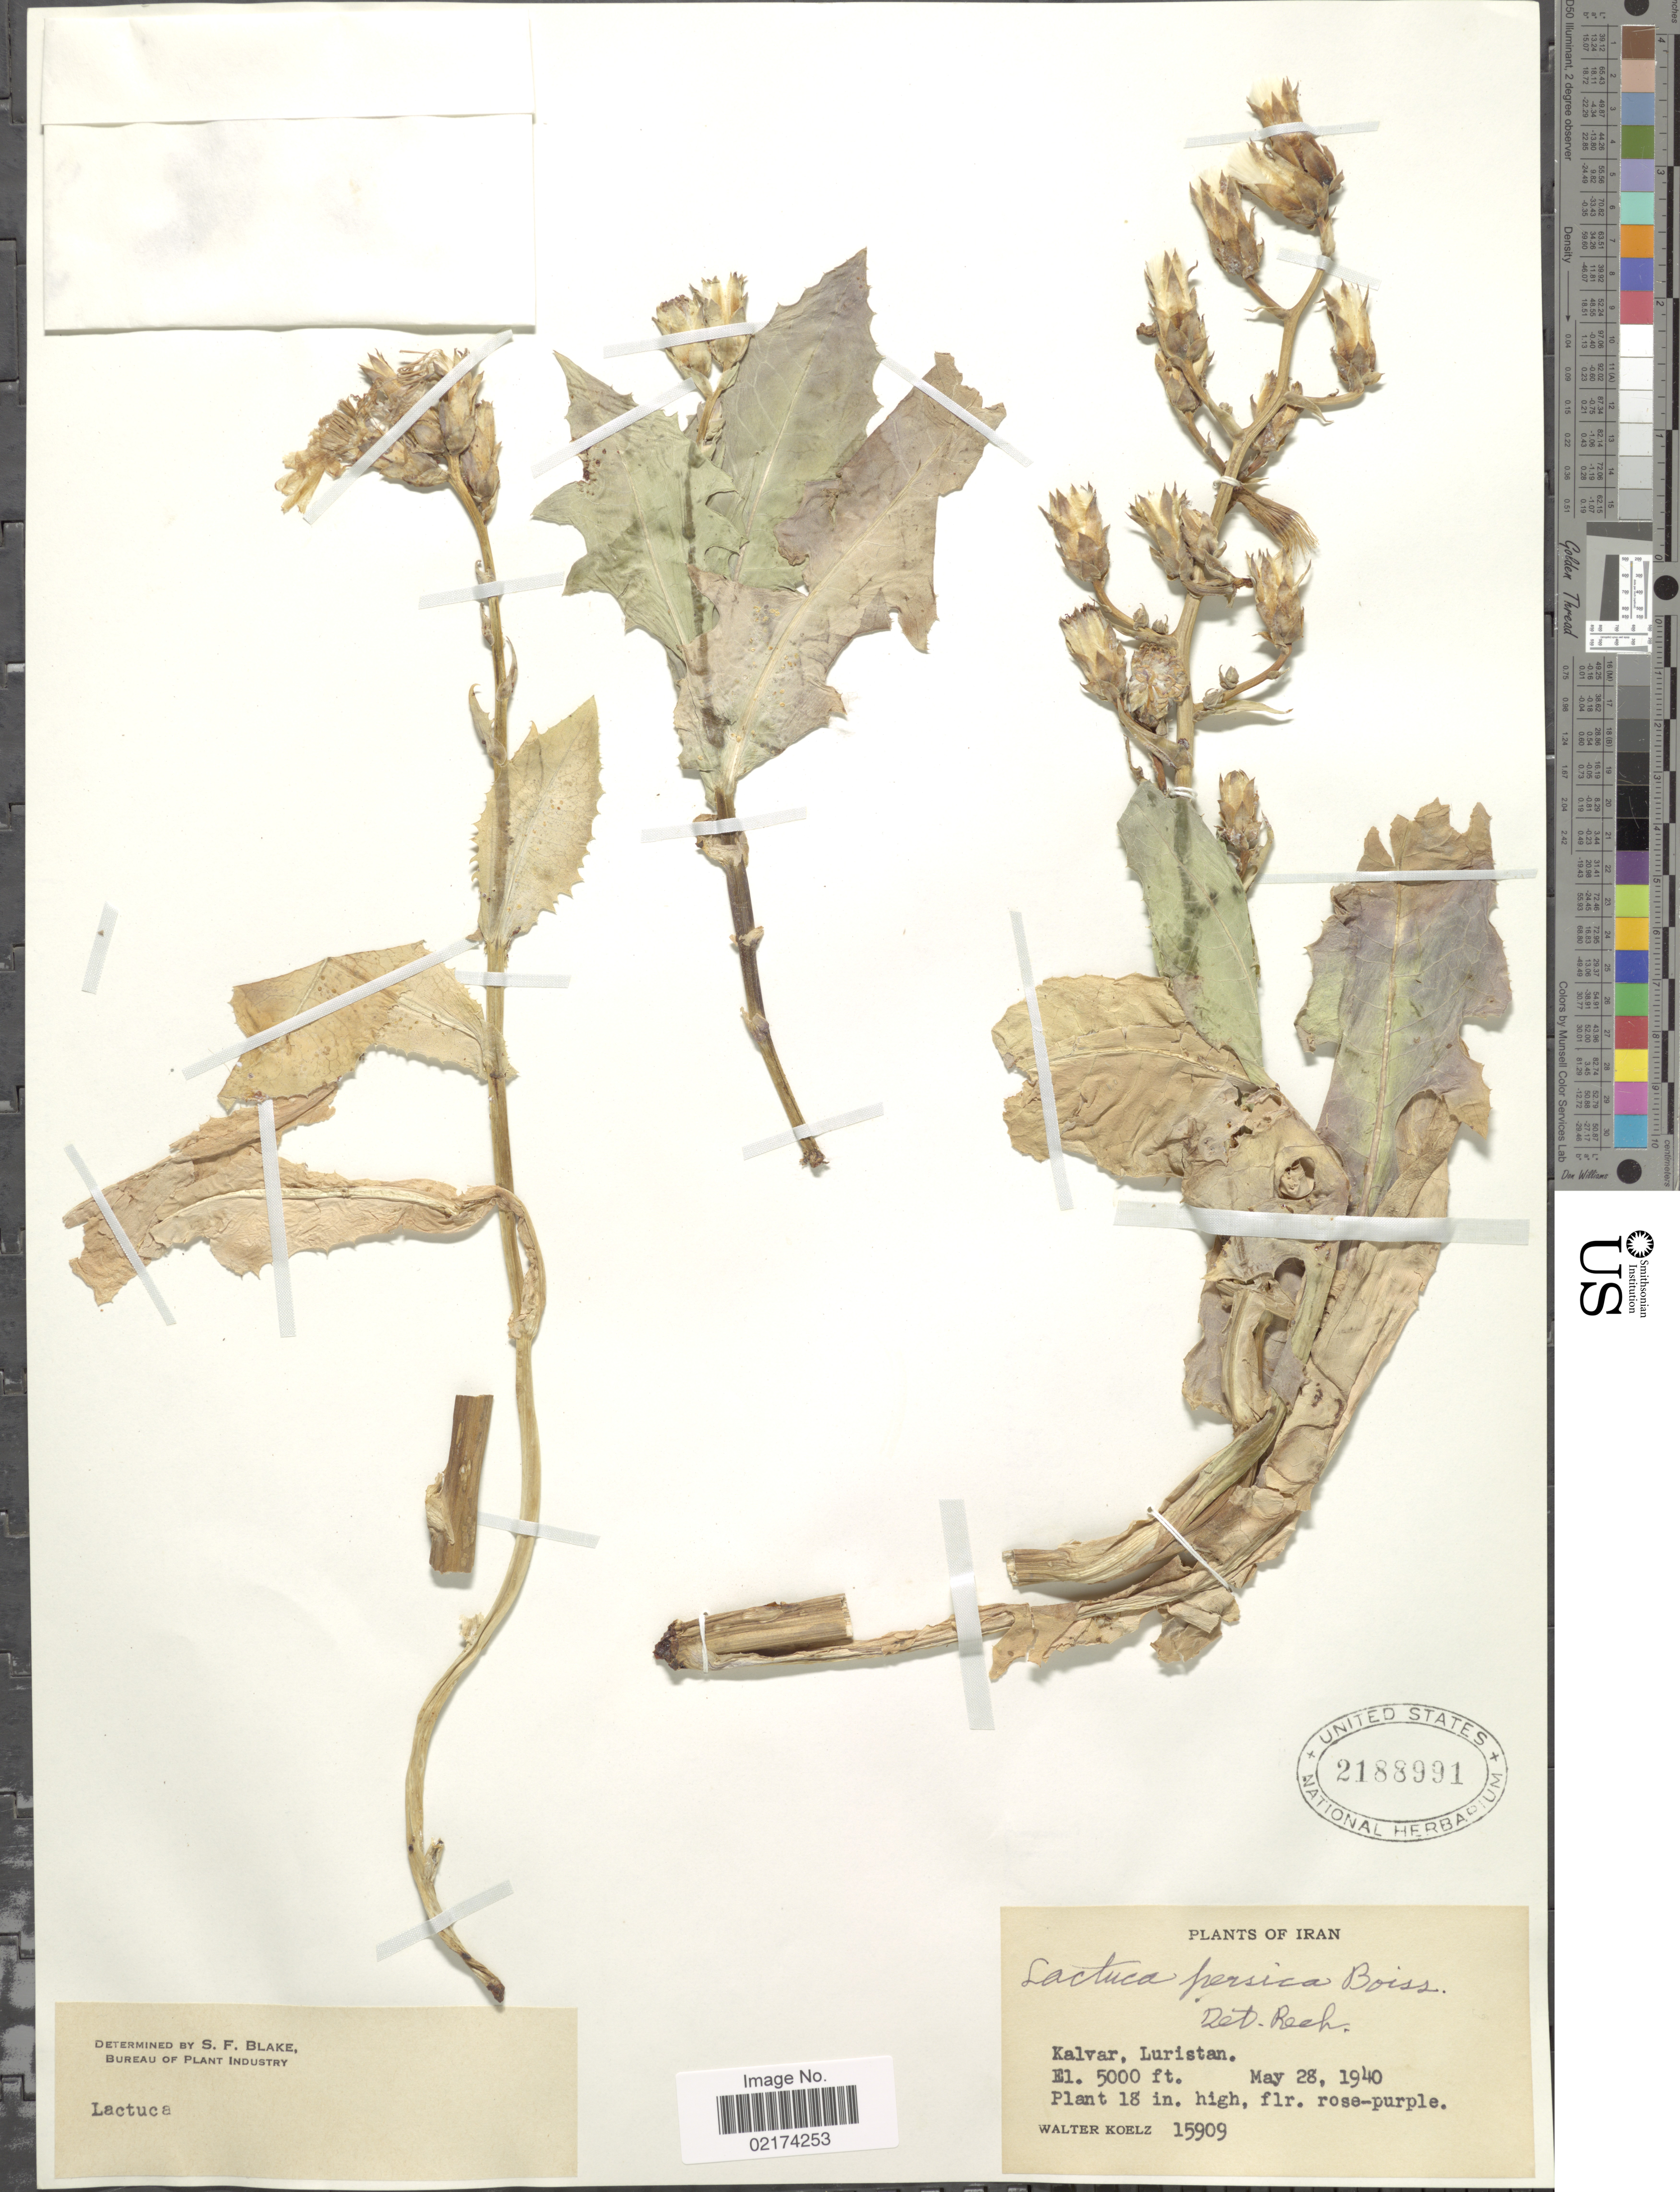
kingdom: Plantae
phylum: Tracheophyta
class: Magnoliopsida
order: Asterales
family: Asteraceae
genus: Lactuca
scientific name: Lactuca persica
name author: Boiss.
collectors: W. N. Koelz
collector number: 15909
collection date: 1940-05-28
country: Iran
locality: Kalvar, Luristan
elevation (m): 1524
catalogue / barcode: US 2188991